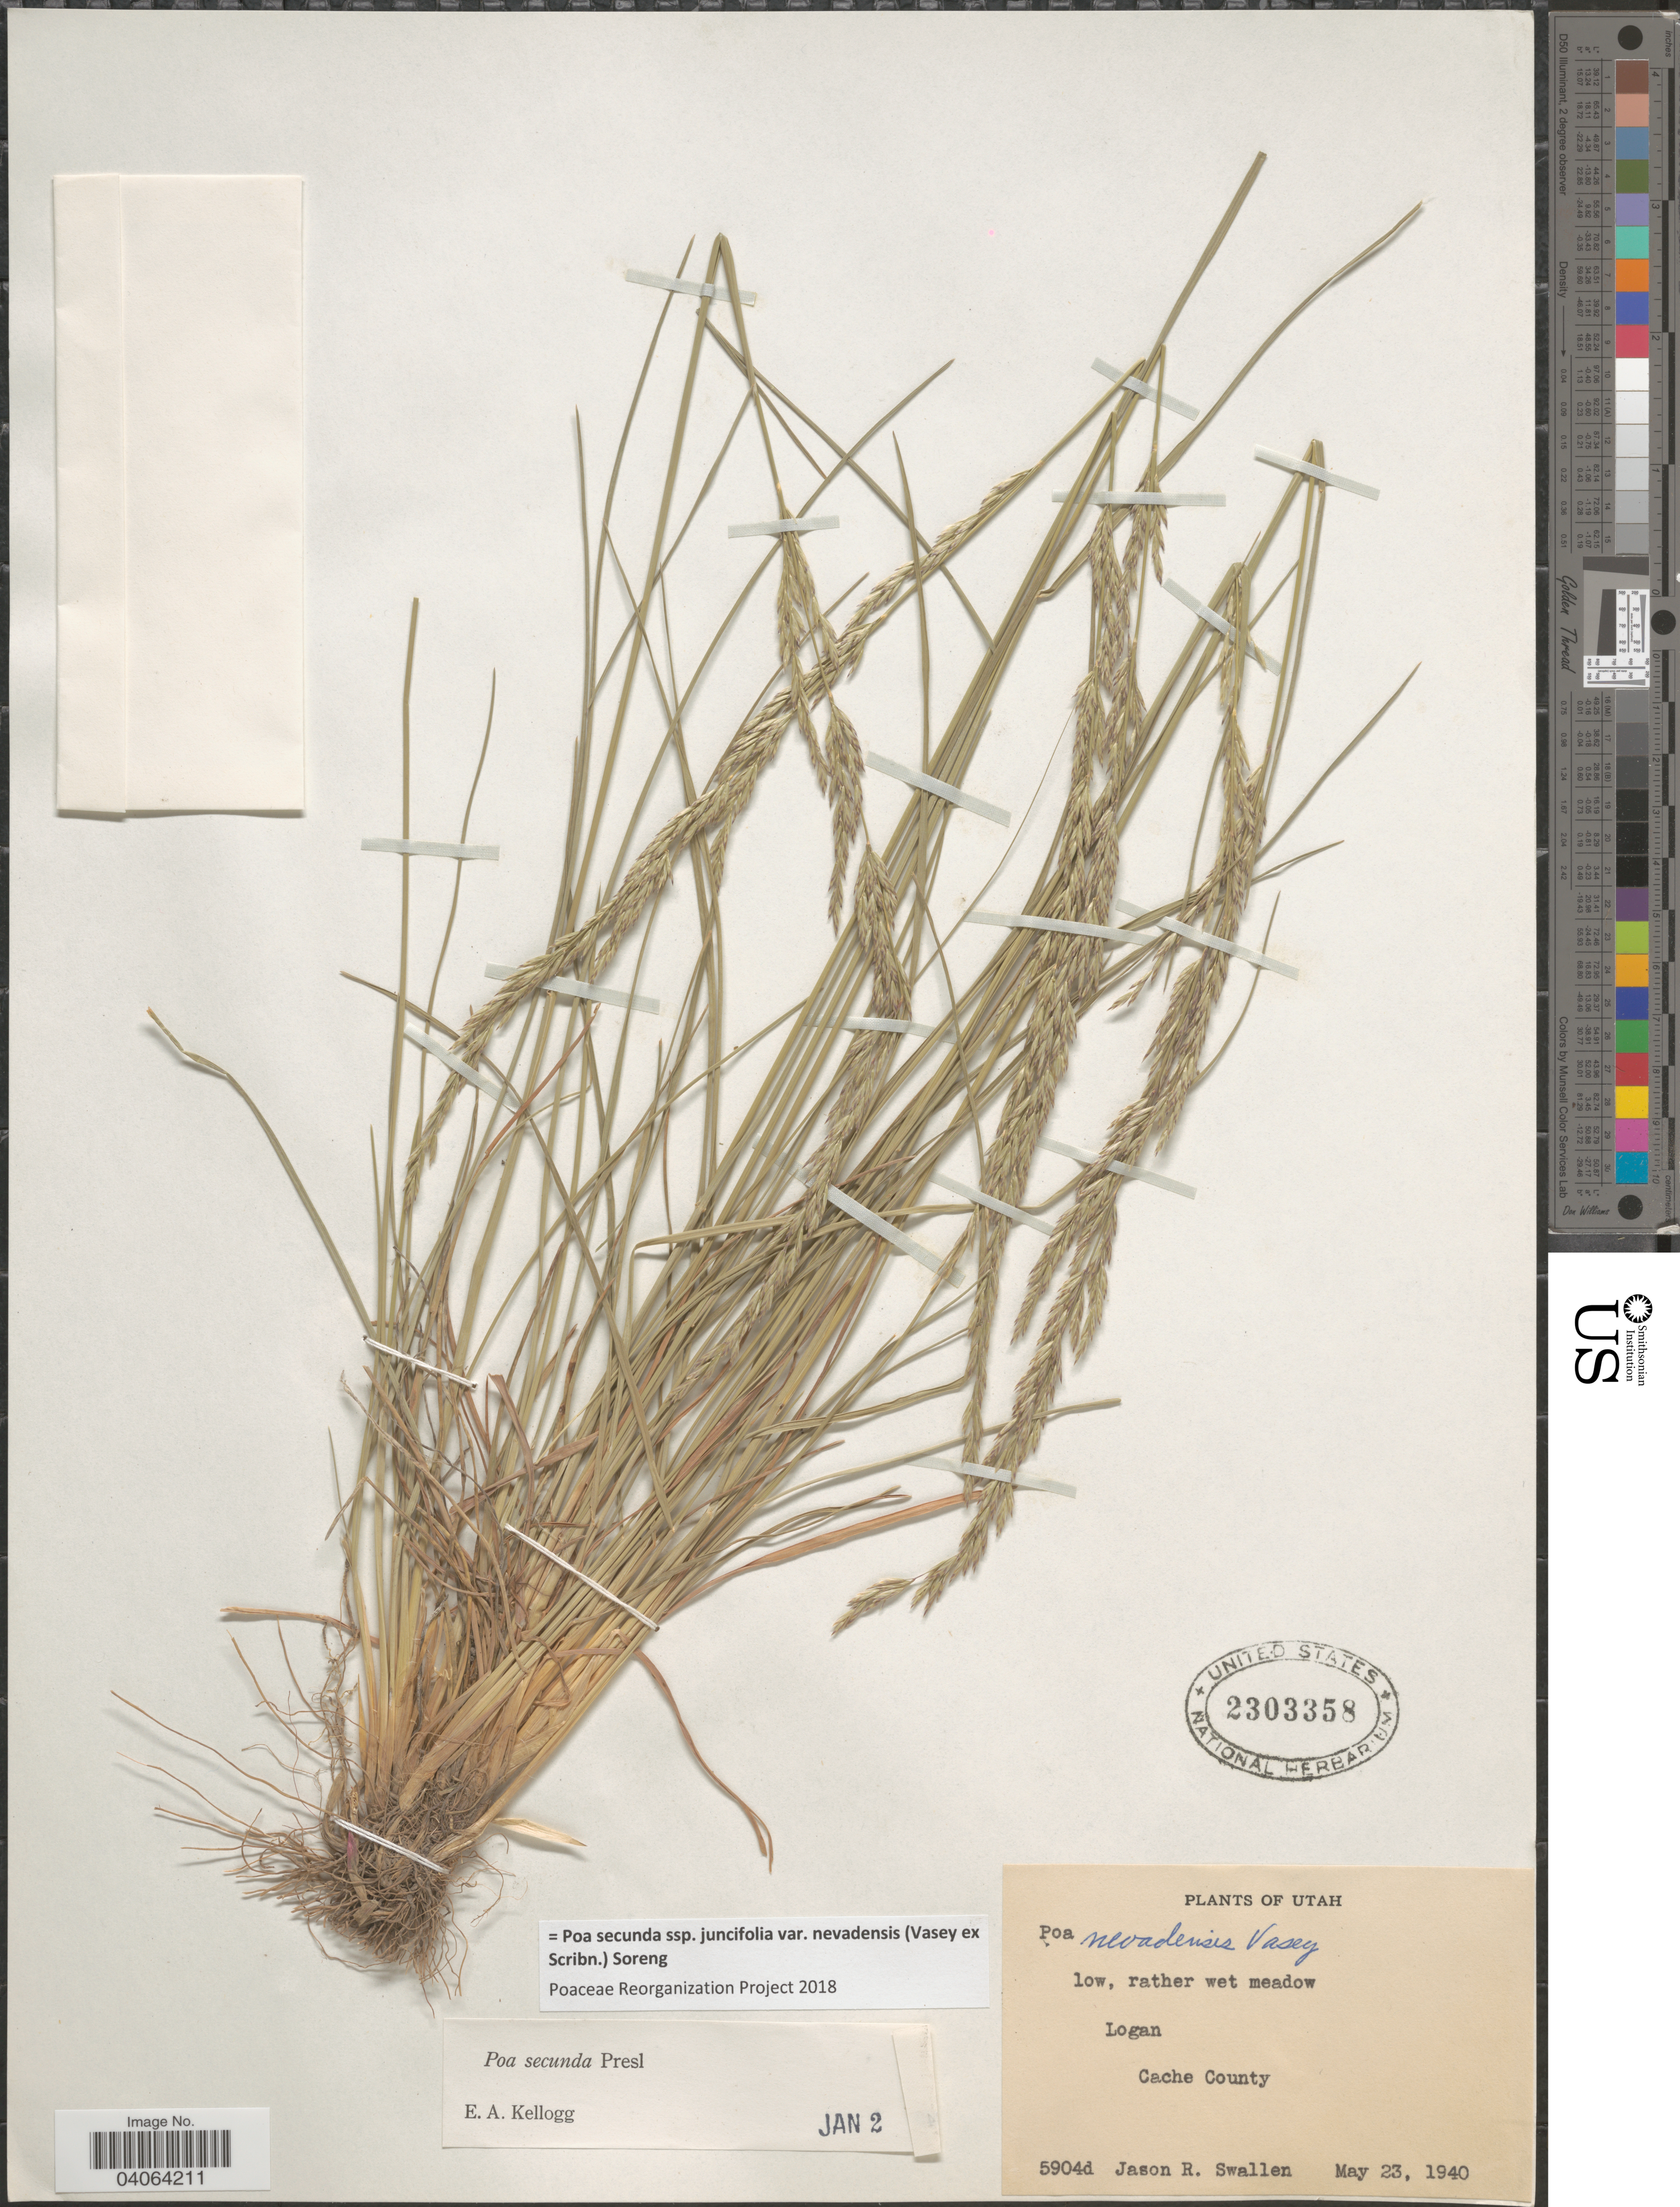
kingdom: Plantae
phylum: Tracheophyta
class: Liliopsida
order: Poales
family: Poaceae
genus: Poa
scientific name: Poa secunda subsp. juncifolia var. nevadensis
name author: (Vasey ex Scribn.) Soreng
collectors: J. R. Swallen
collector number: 5904d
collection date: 1940-05-23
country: United States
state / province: Utah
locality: Logan. Cache County.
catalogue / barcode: US 2303358